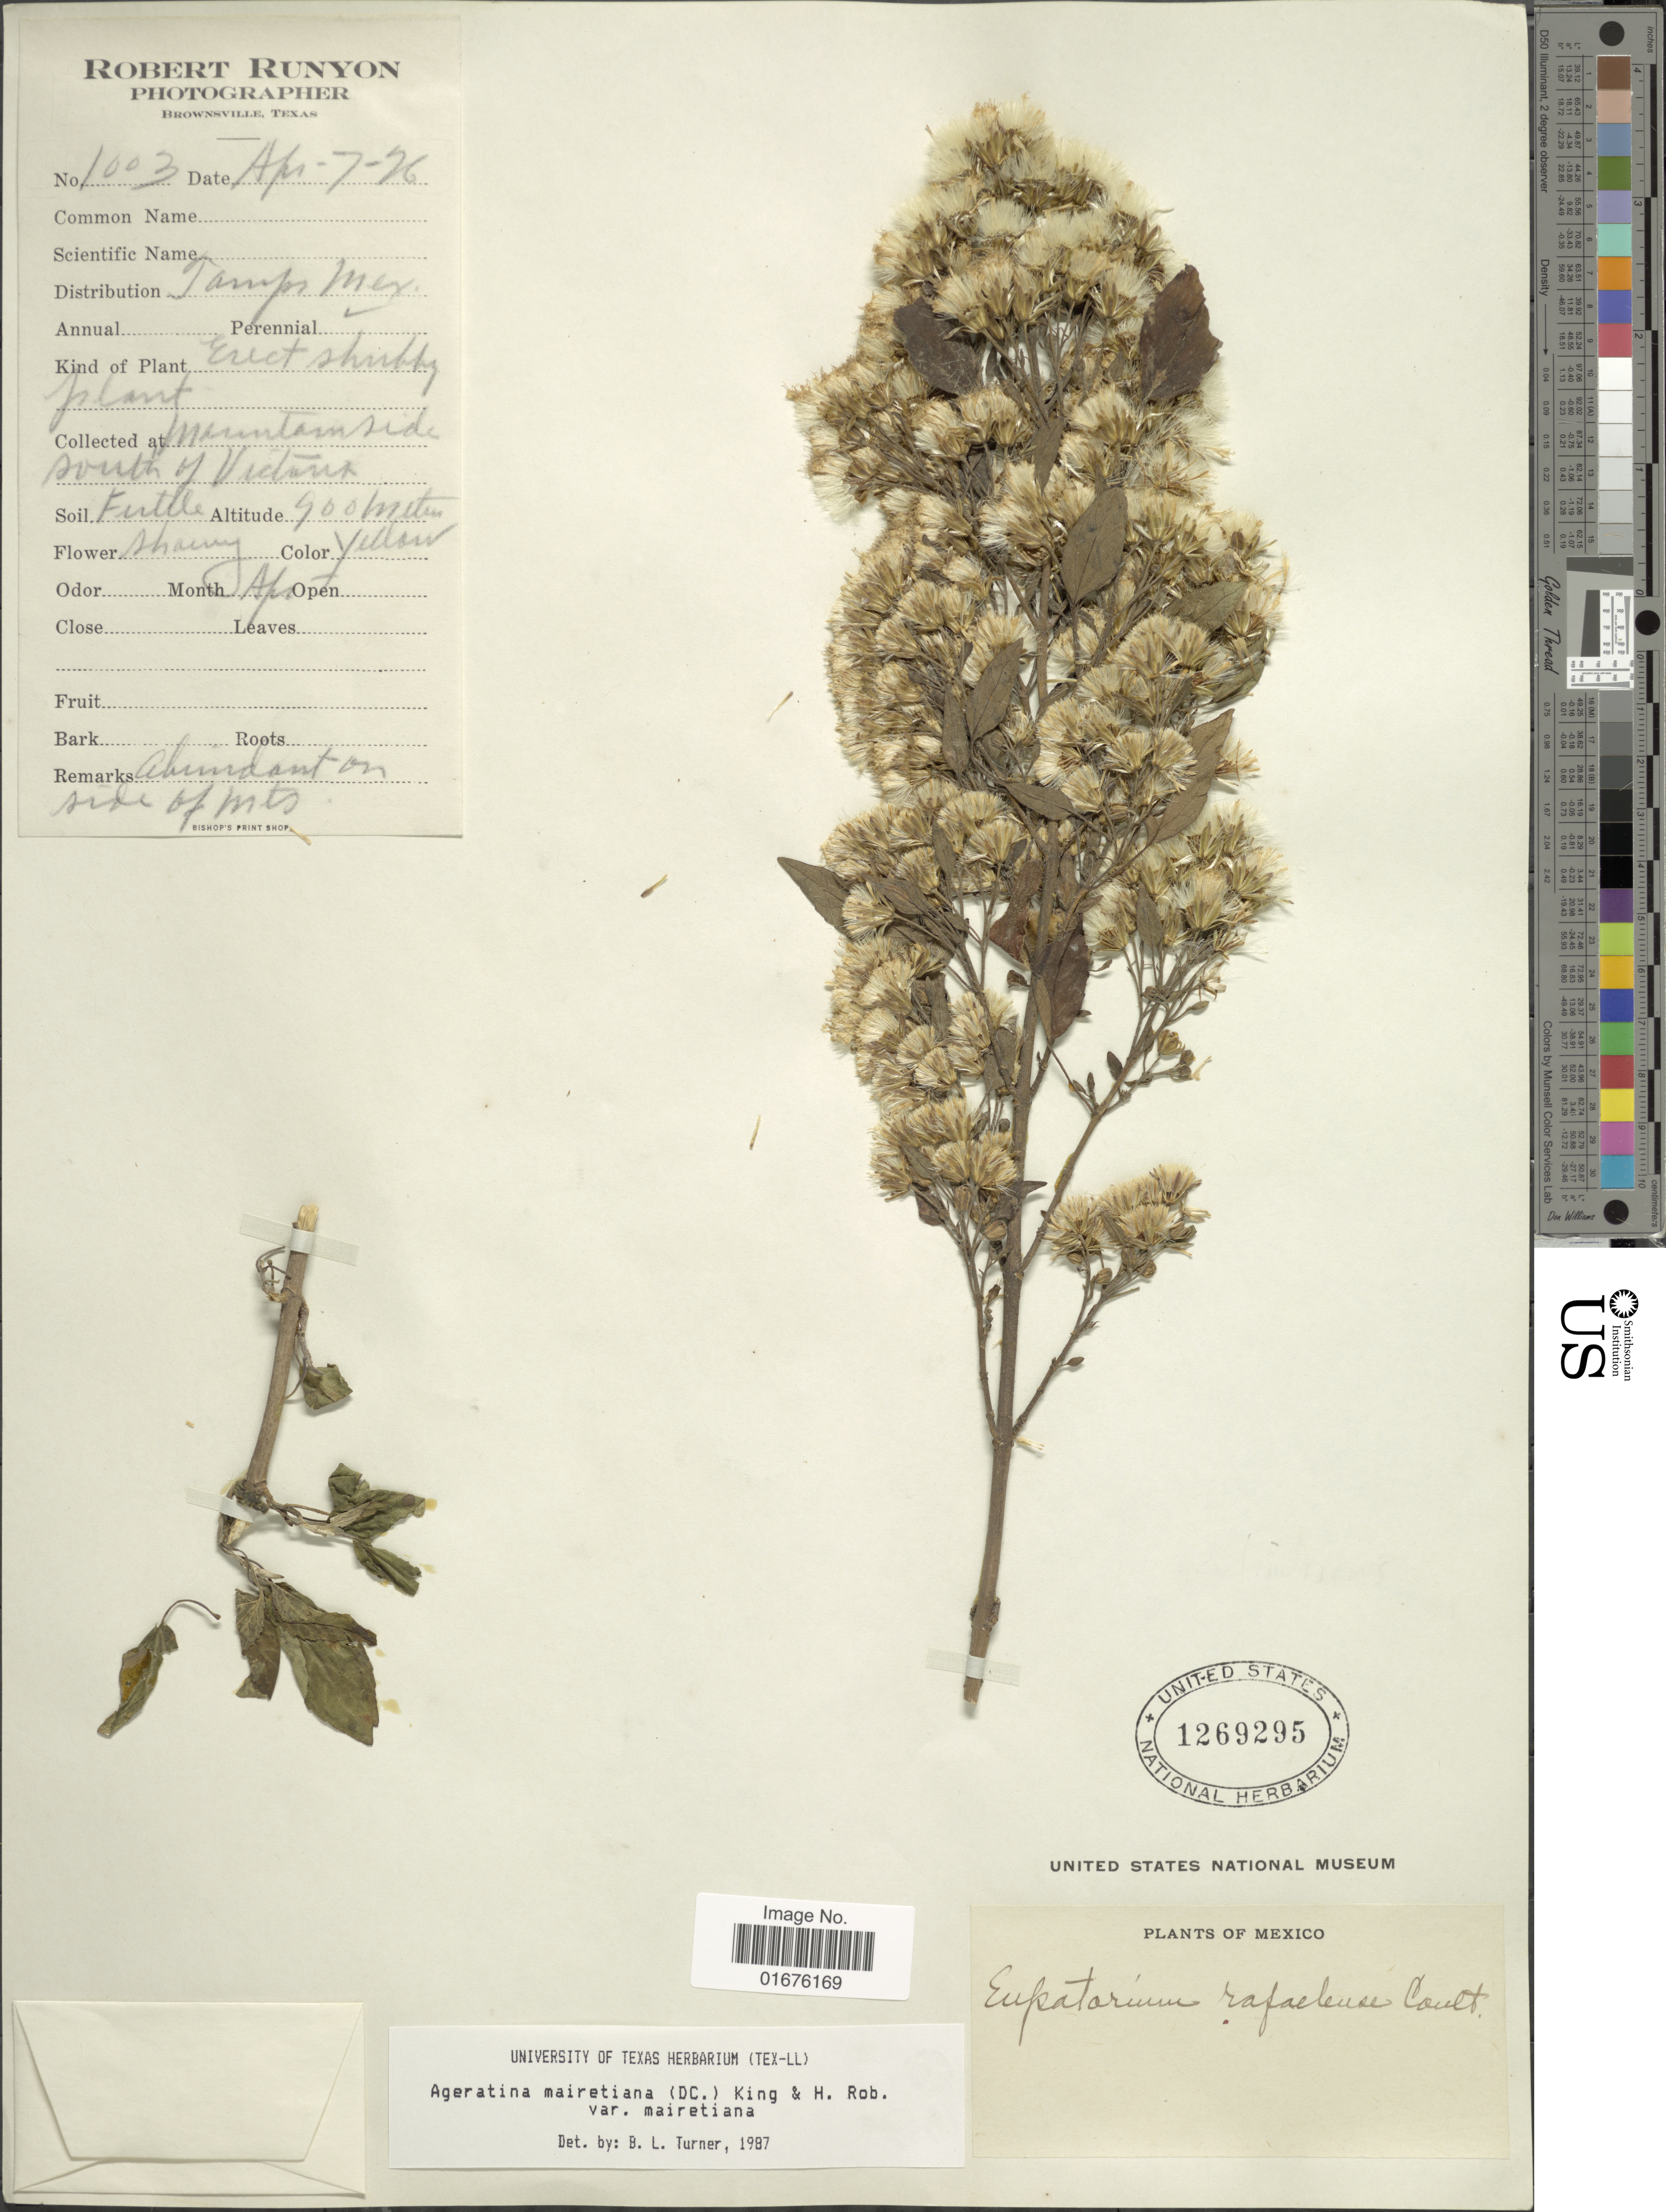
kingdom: Plantae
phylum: Tracheophyta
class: Magnoliopsida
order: Asterales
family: Asteraceae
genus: Ageratina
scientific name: Ageratina mairetiana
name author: (DC.) R.M. King & H. Rob.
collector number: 1003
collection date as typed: Transcribed d/m/y: 7/4/76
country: Mexico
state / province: Tamaulipas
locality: Mountainside south of Victoria, abundant on side of mts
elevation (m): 900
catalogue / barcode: US 1269295